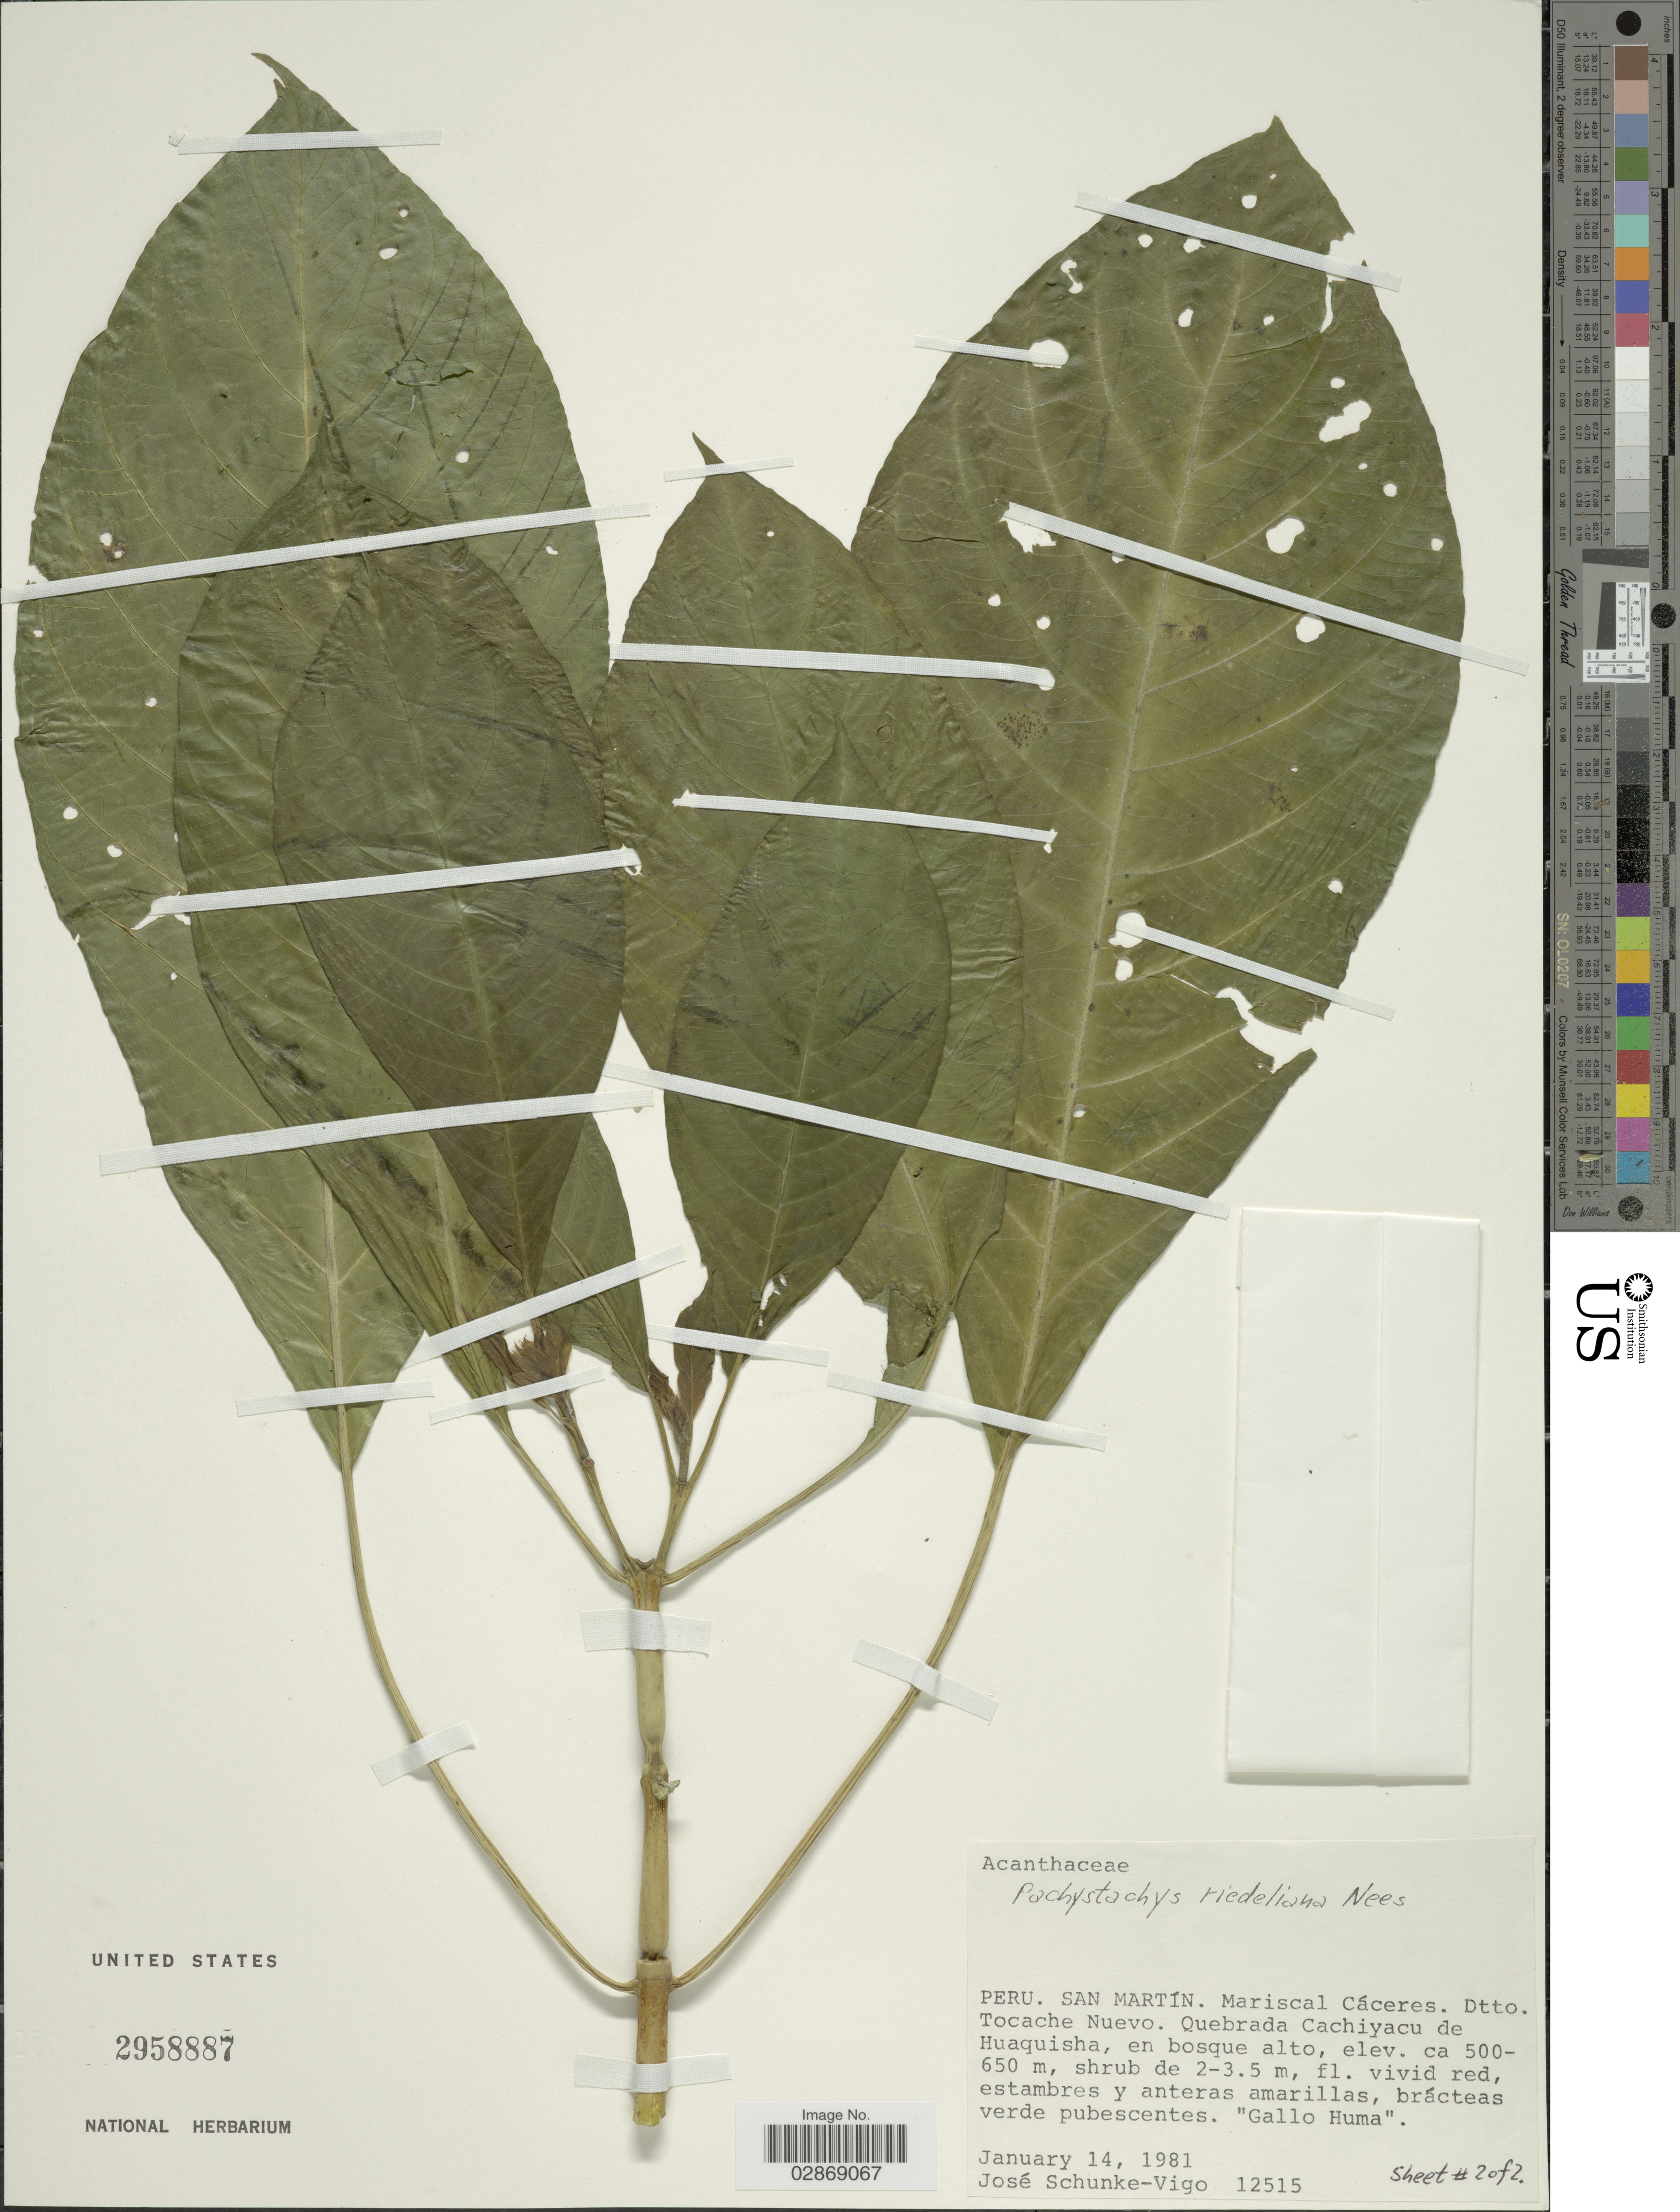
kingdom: Plantae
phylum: Tracheophyta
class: Magnoliopsida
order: Lamiales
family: Acanthaceae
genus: Pachystachys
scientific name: Pachystachys spicata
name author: (Ruiz & Pav.) Wassh.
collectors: J. Schunke Vigo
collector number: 12515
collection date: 1981-01-14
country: Peru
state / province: San Martín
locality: Mariscal Cáceres. Dtto. Tocache Nuevo. Quebrada Cachiyacu de Huaquisha.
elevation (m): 500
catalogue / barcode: US 2958887